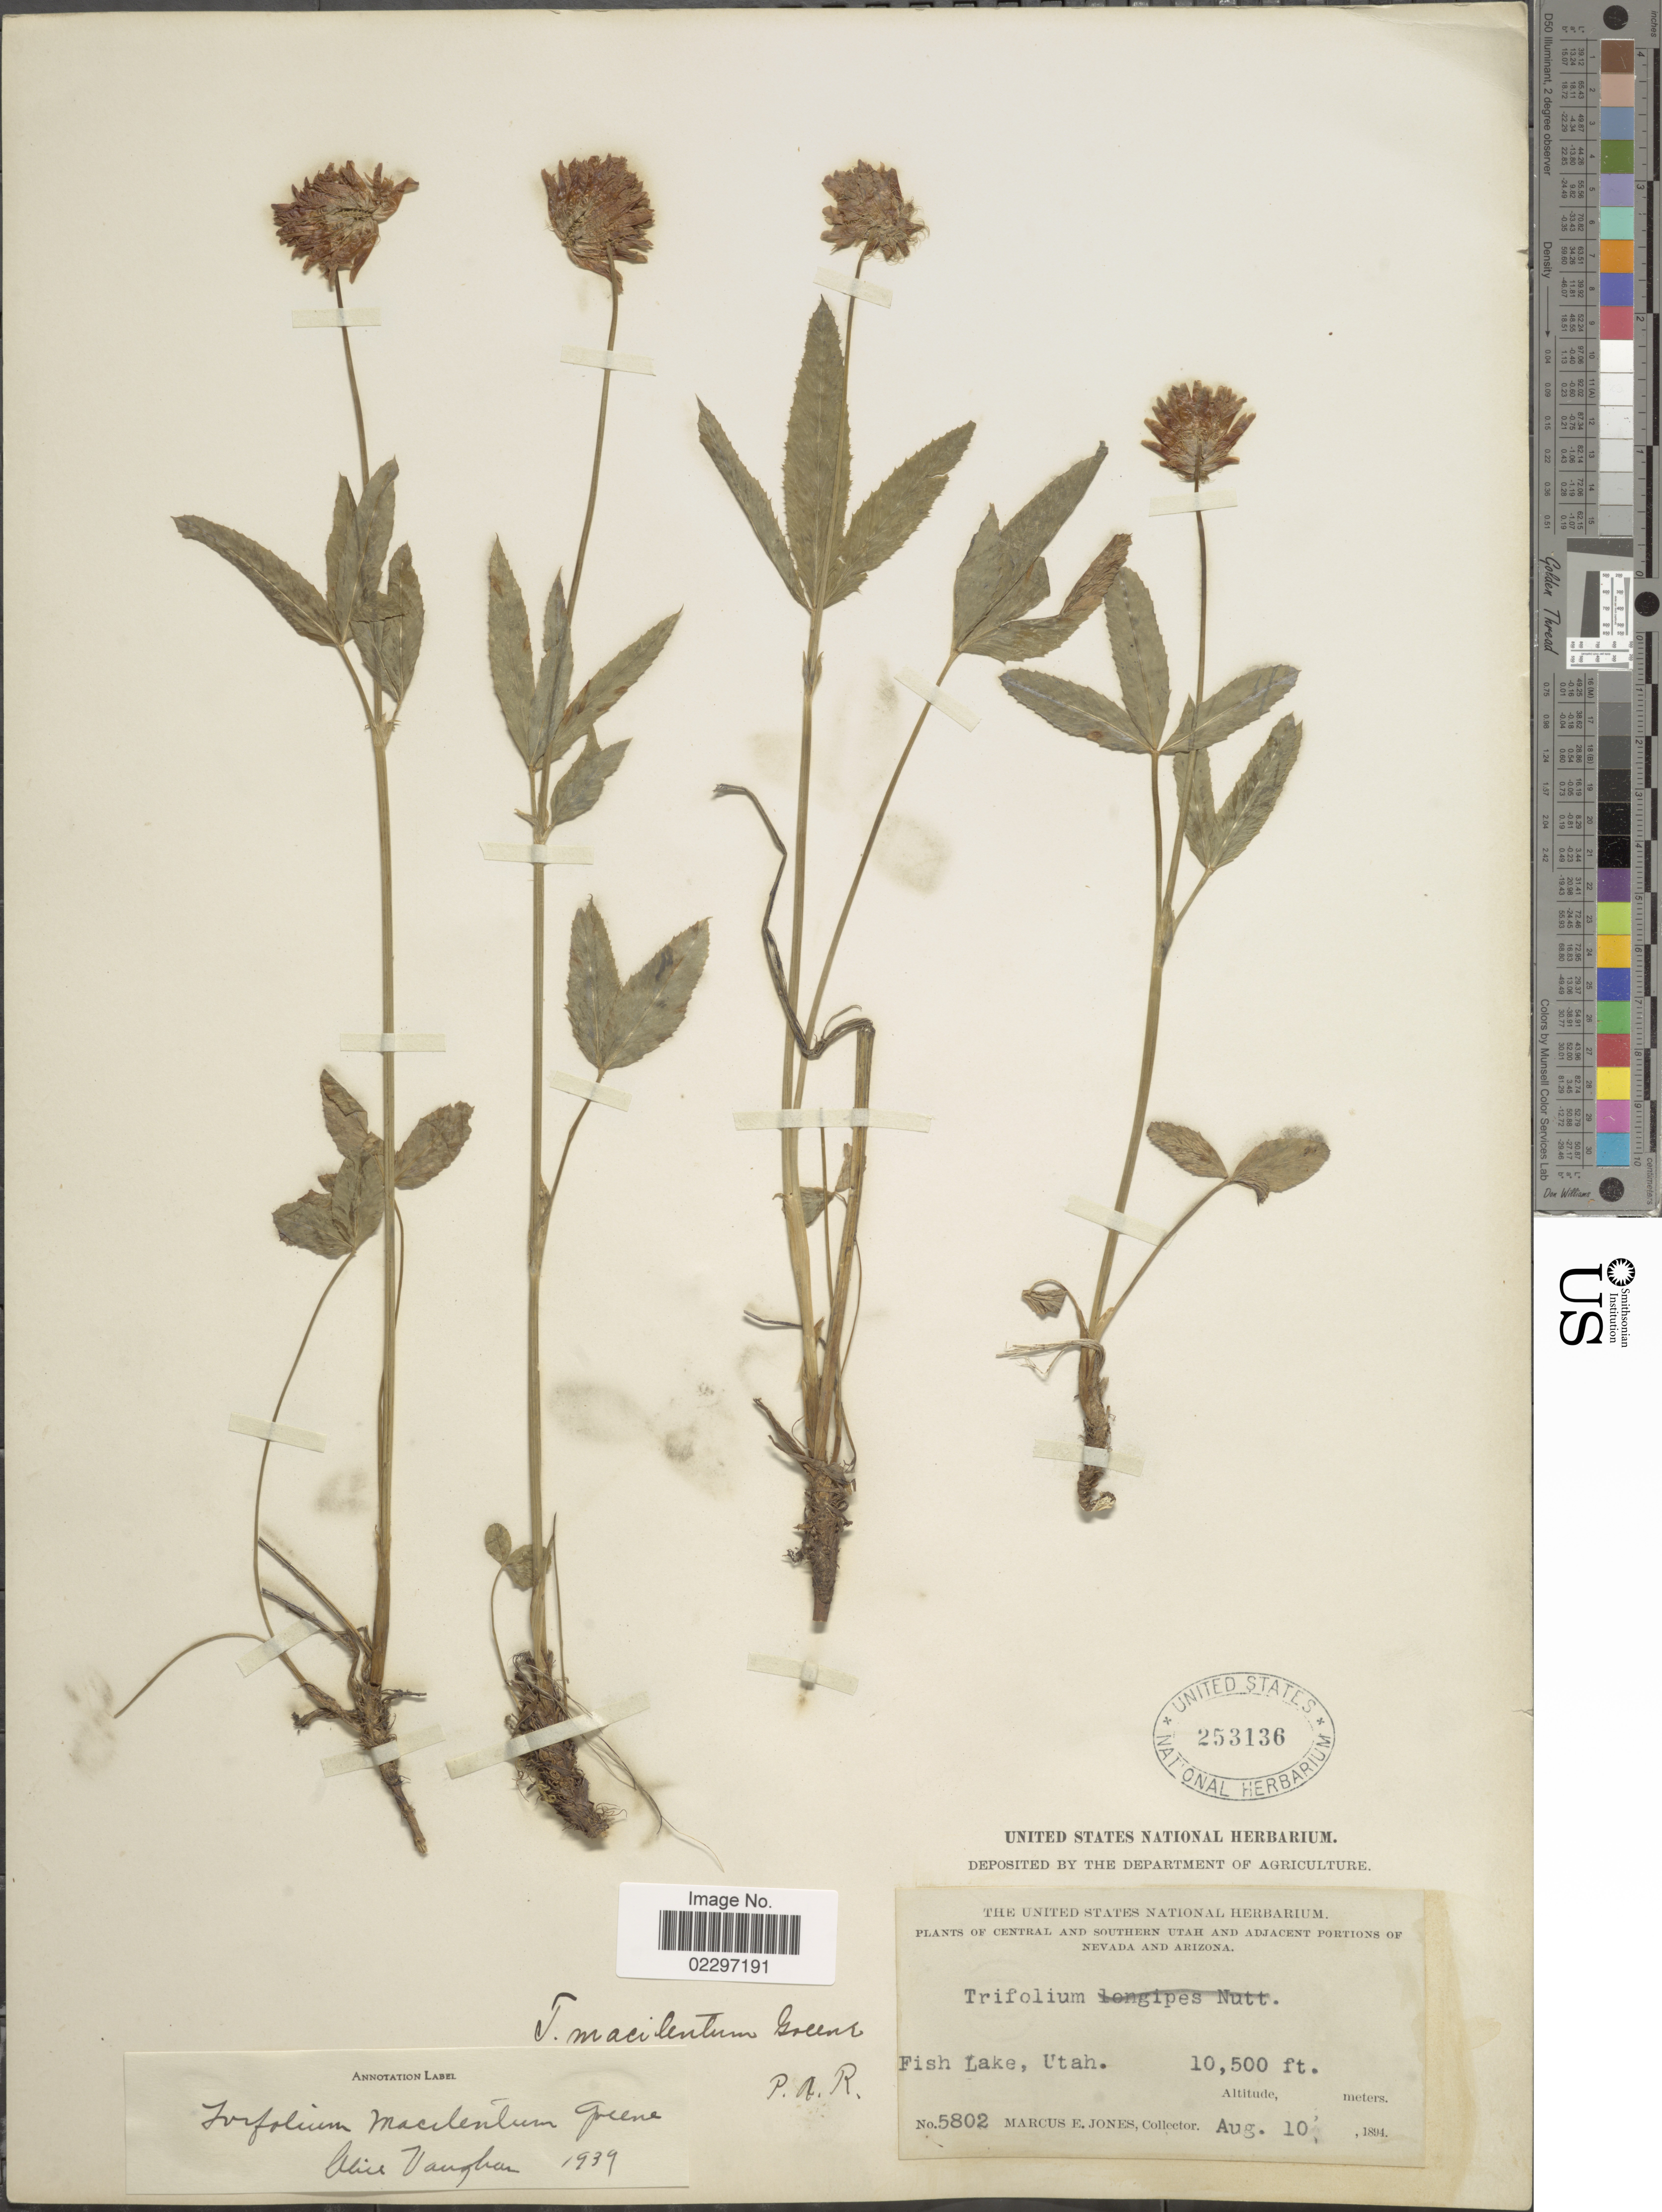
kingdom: Plantae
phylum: Tracheophyta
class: Magnoliopsida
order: Fabales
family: Fabaceae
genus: Trifolium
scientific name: Trifolium macilentum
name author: Greene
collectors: M. E. Jones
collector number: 5802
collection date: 1894-08-10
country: United States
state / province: Utah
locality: Fish Lake, Utah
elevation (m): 3200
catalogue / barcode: US 253136